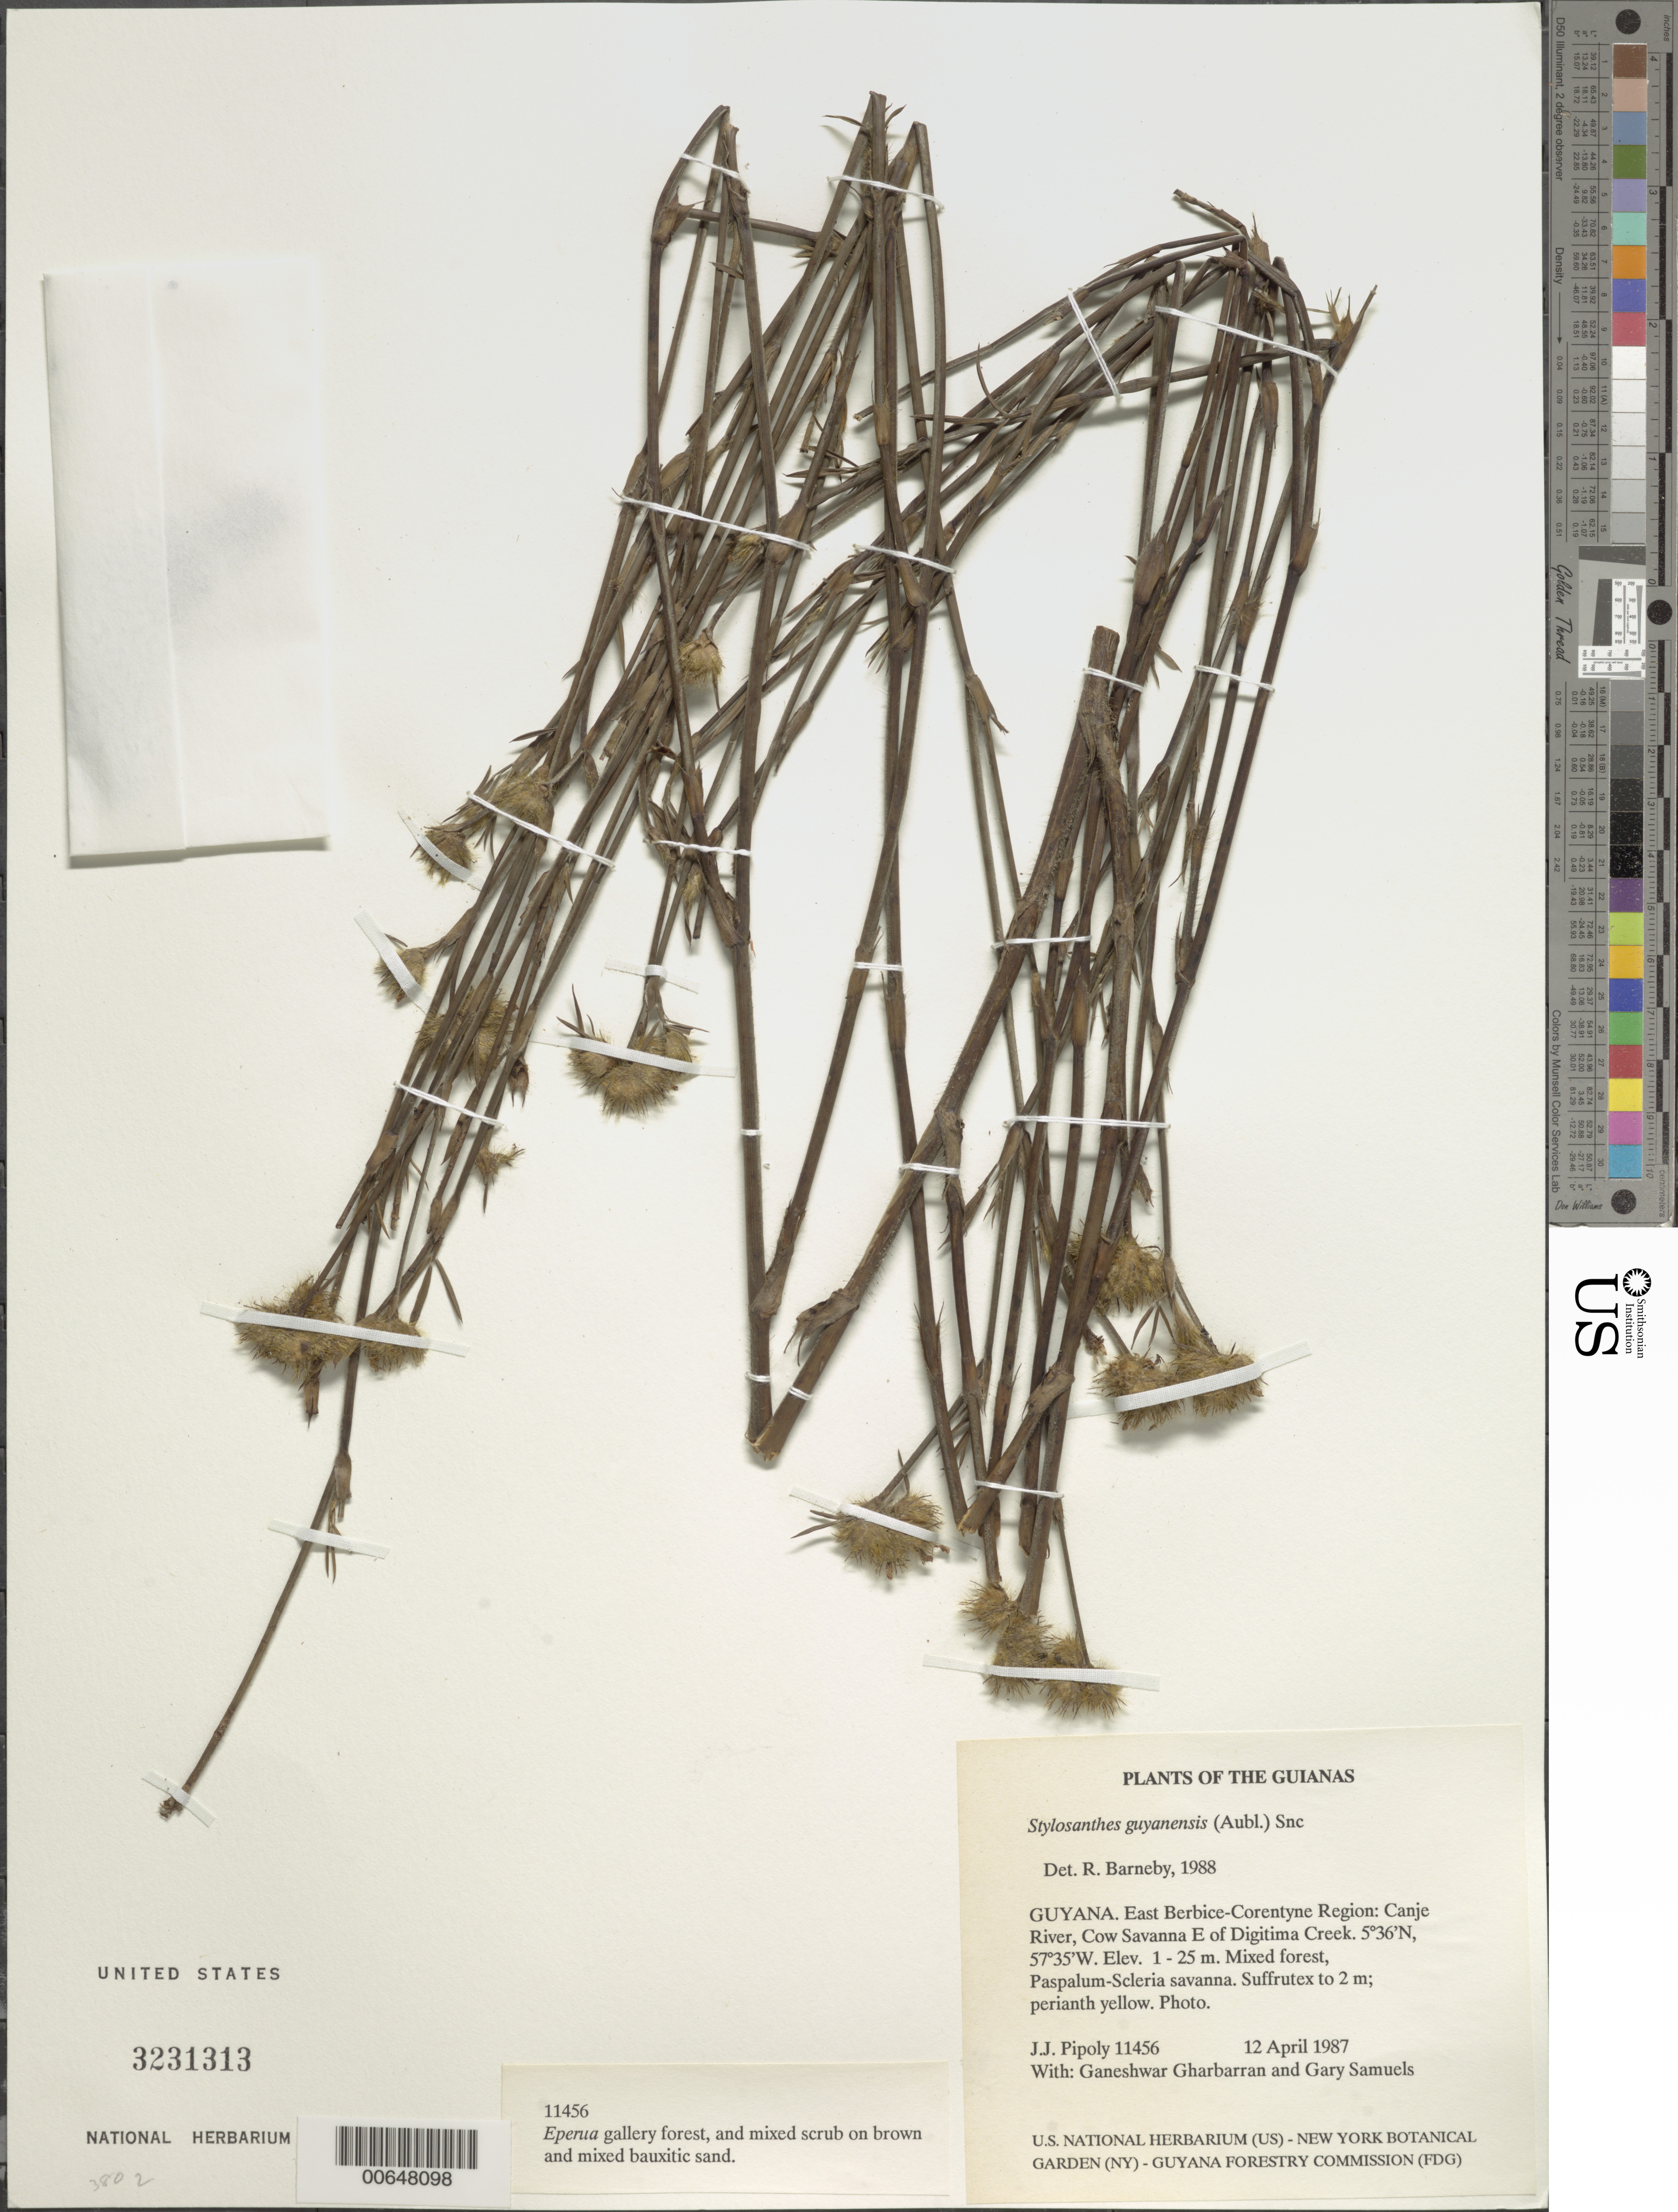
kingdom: Plantae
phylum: Tracheophyta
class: Magnoliopsida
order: Fabales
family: Fabaceae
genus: Stylosanthes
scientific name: Stylosanthes guianensis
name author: (Aubl.) Sw.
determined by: Barneby, Rupert C., (NY)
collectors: J. J. Pipoly, G. Gharbarran & G. Samuels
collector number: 11456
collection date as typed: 12 April 1987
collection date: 1987-04-12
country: Guyana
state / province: E. Berbice-Corentyne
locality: Canje River, Cow Savanna E of Digitima Creek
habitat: Mixed forest, Paspalum-Scleria savanna, Eperua gallery forest and mixed scrub on brown and mixed bauxitic sand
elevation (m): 1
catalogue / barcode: US 3231313